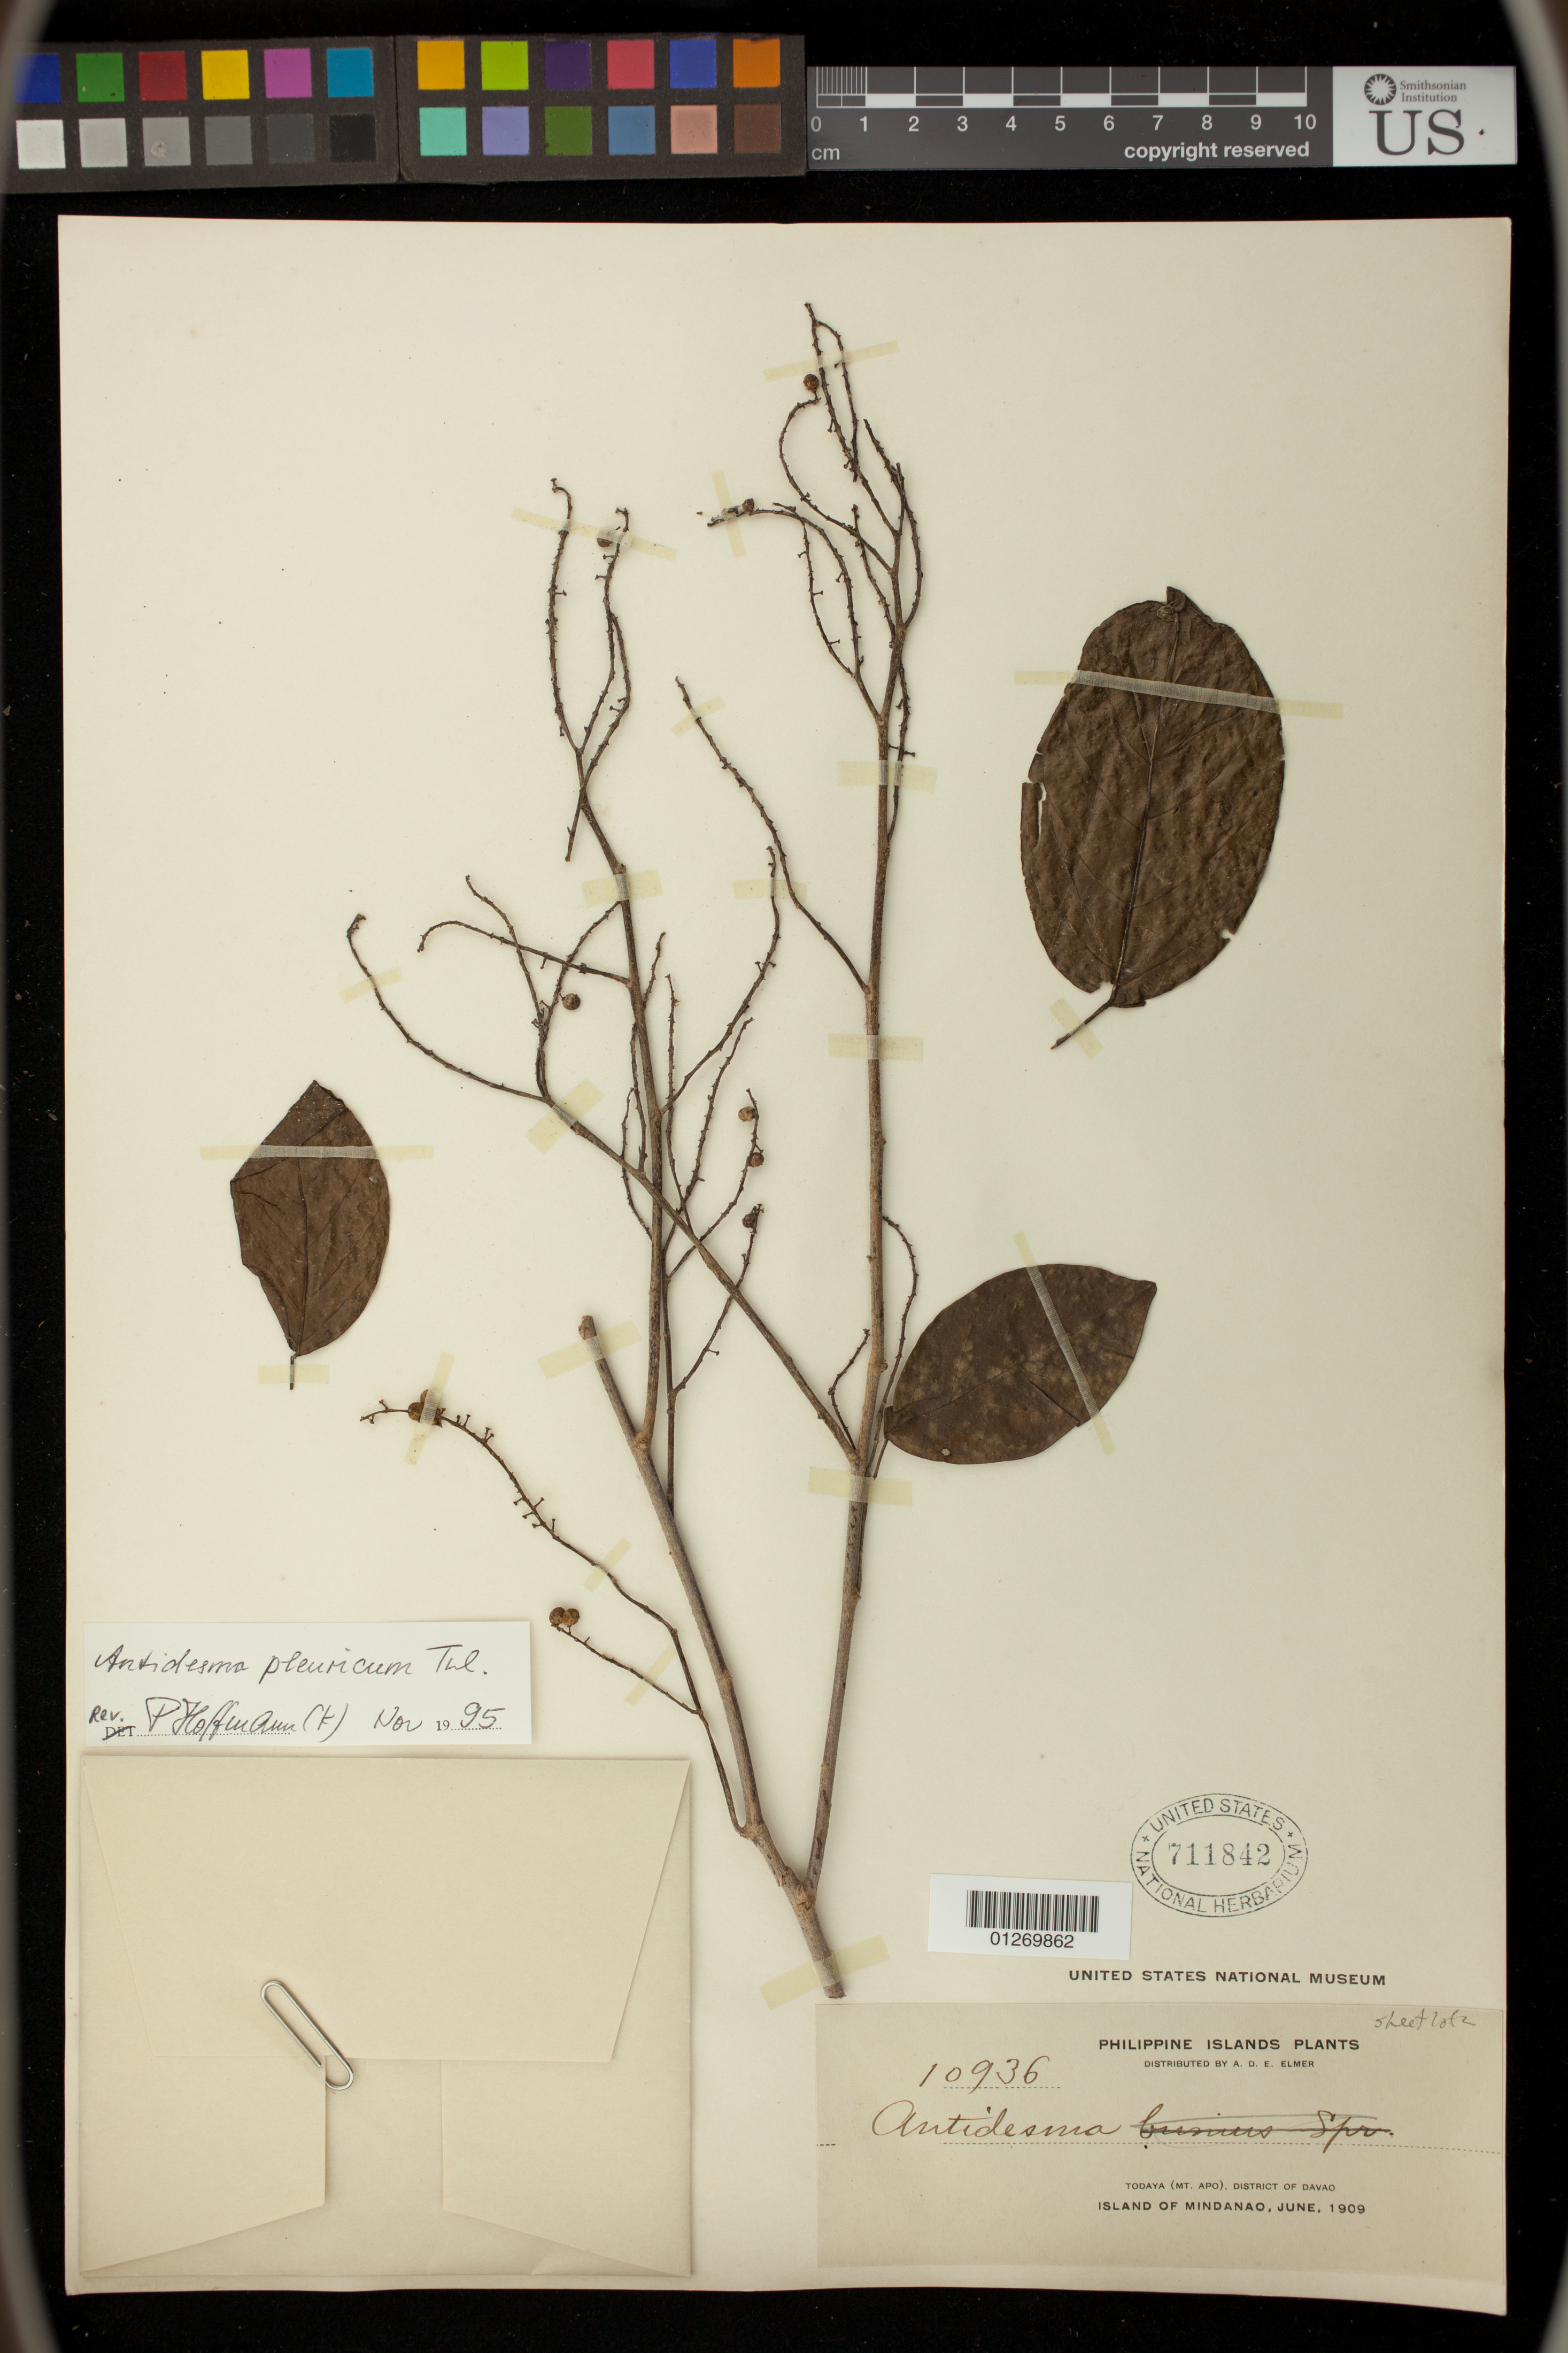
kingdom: Plantae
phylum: Tracheophyta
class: Magnoliopsida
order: Malpighiales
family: Phyllanthaceae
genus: Antidesma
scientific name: Antidesma pleuricum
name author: Tul.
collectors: A. D. E. Elmer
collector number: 10936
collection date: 1909-06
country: Philippines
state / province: Northern Mindanao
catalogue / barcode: US 711842